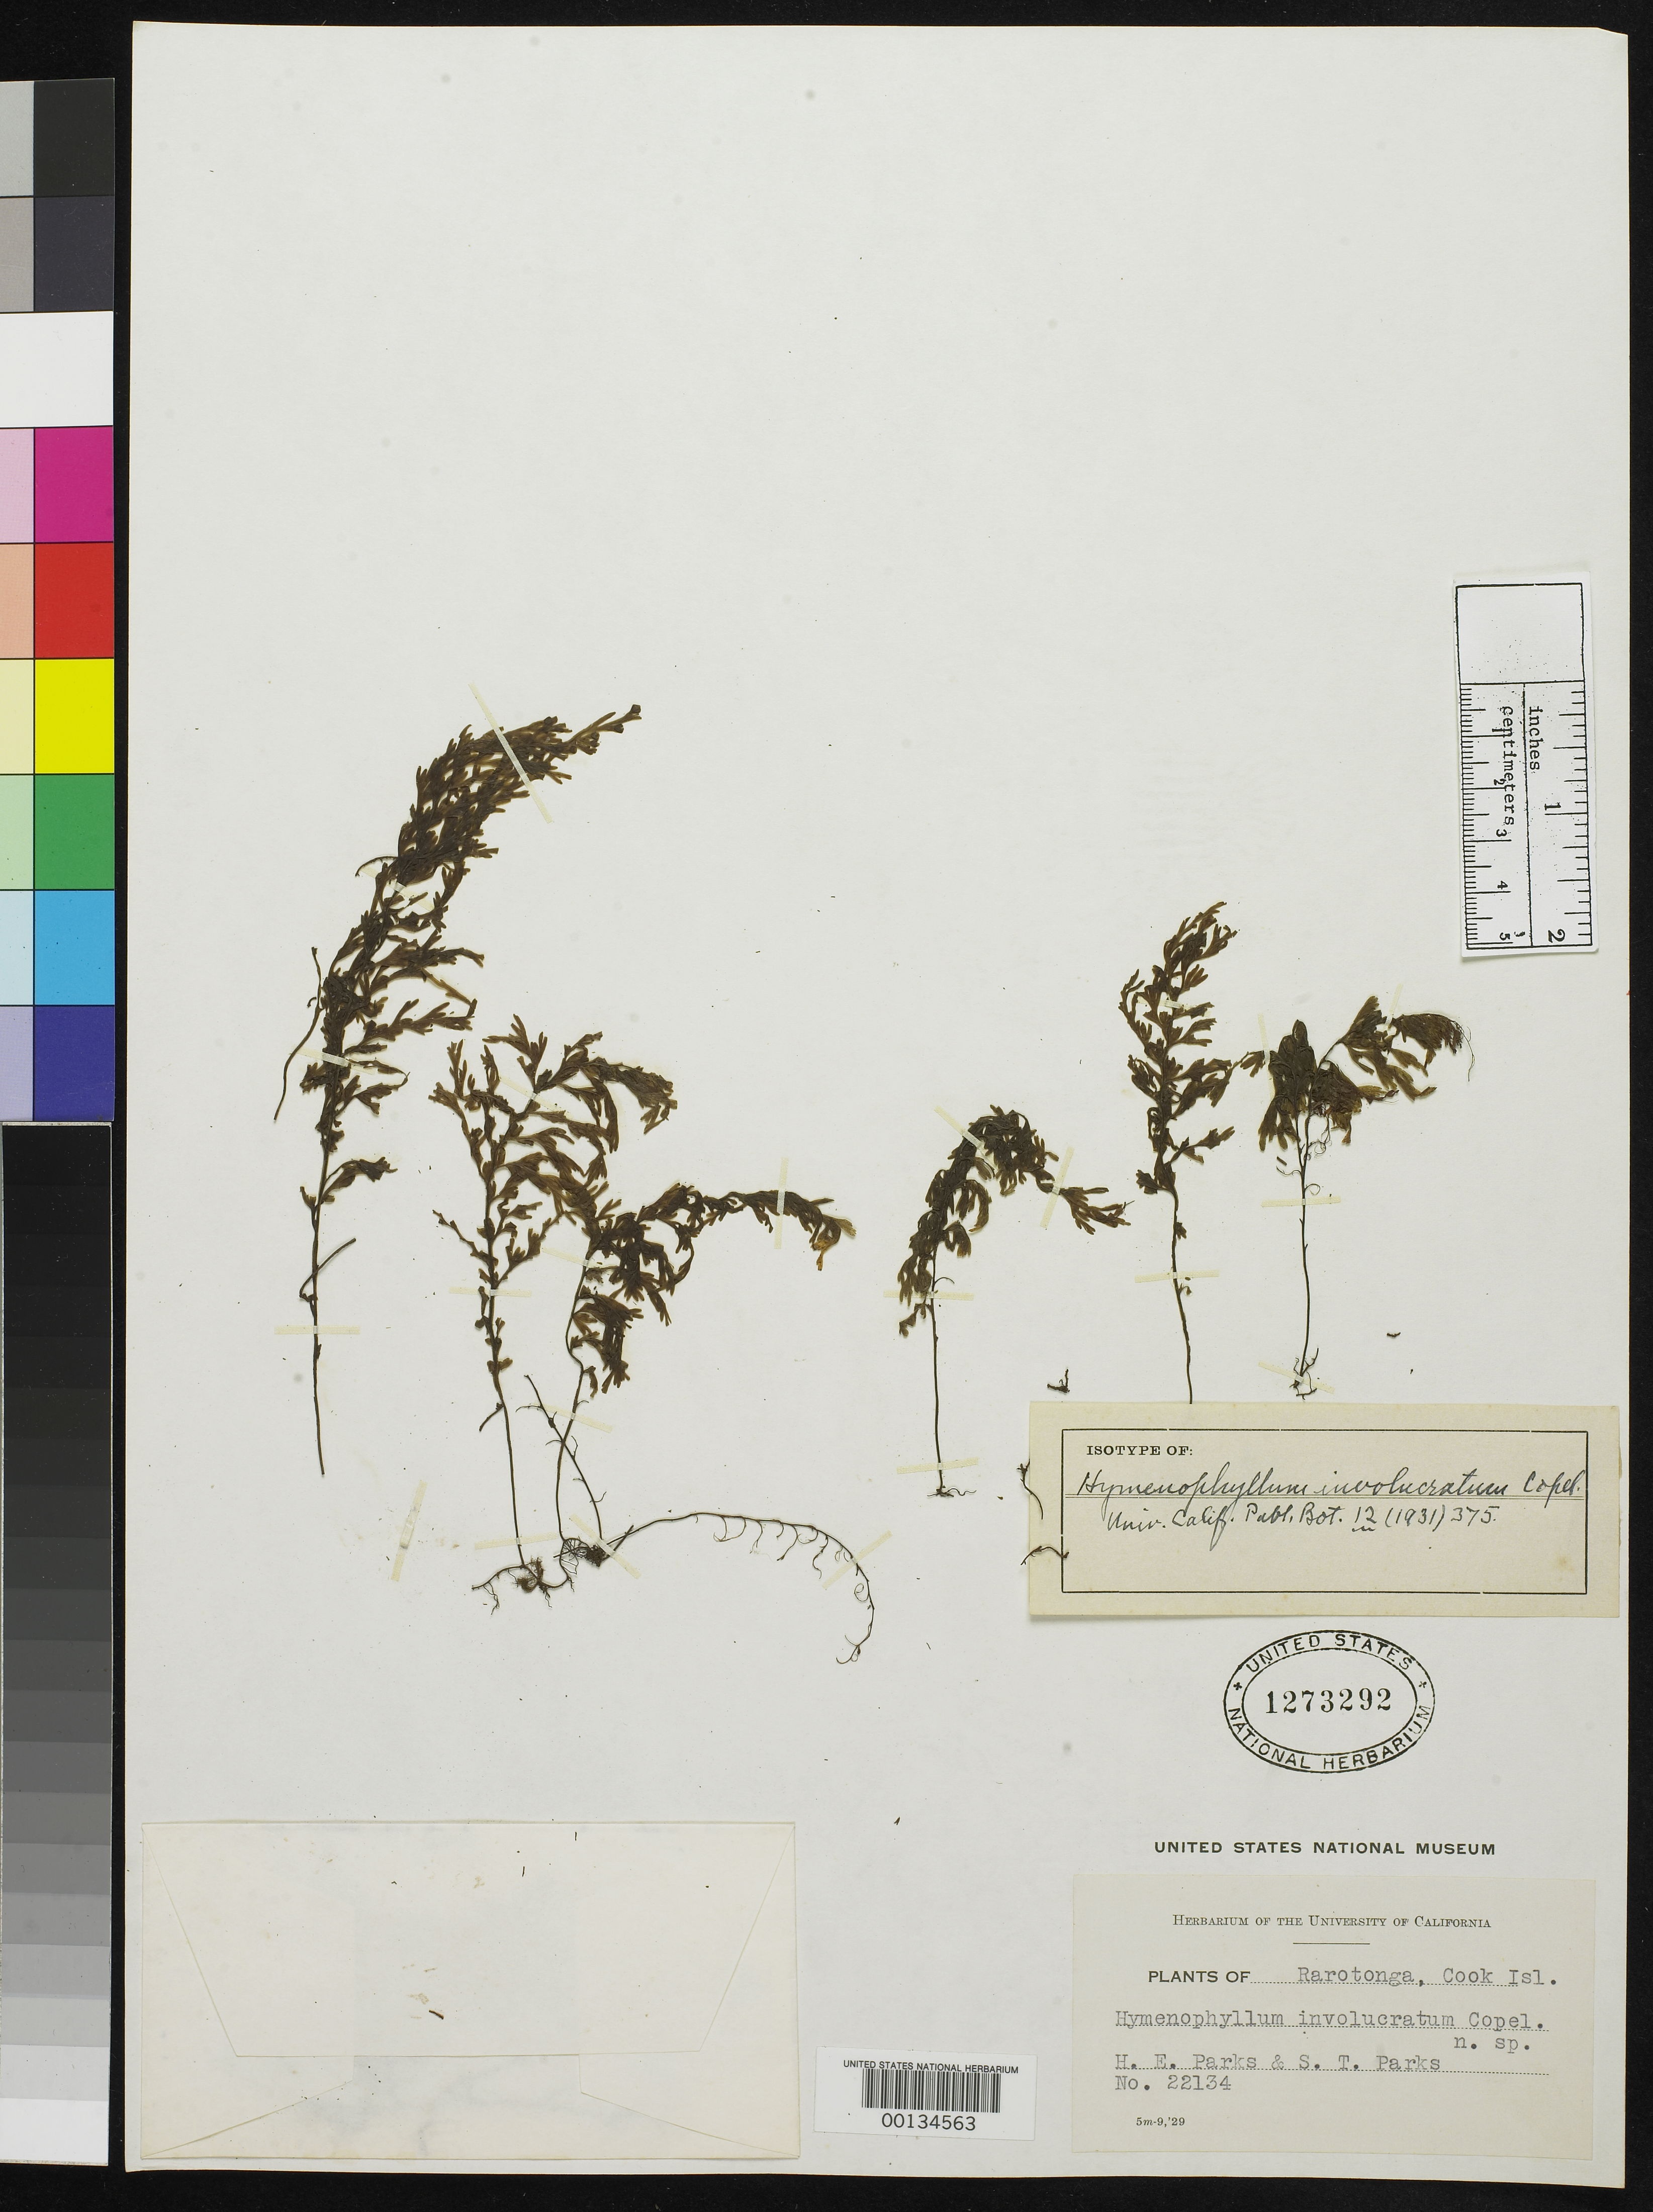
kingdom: Plantae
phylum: Tracheophyta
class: Polypodiopsida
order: Hymenophyllales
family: Hymenophyllaceae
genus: Hymenophyllum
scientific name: Hymenophyllum involveratum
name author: Copel.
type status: Isotype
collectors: H. E. Parks & S. Parks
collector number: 22134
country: Cook Islands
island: Rarotonga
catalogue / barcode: US 1273292